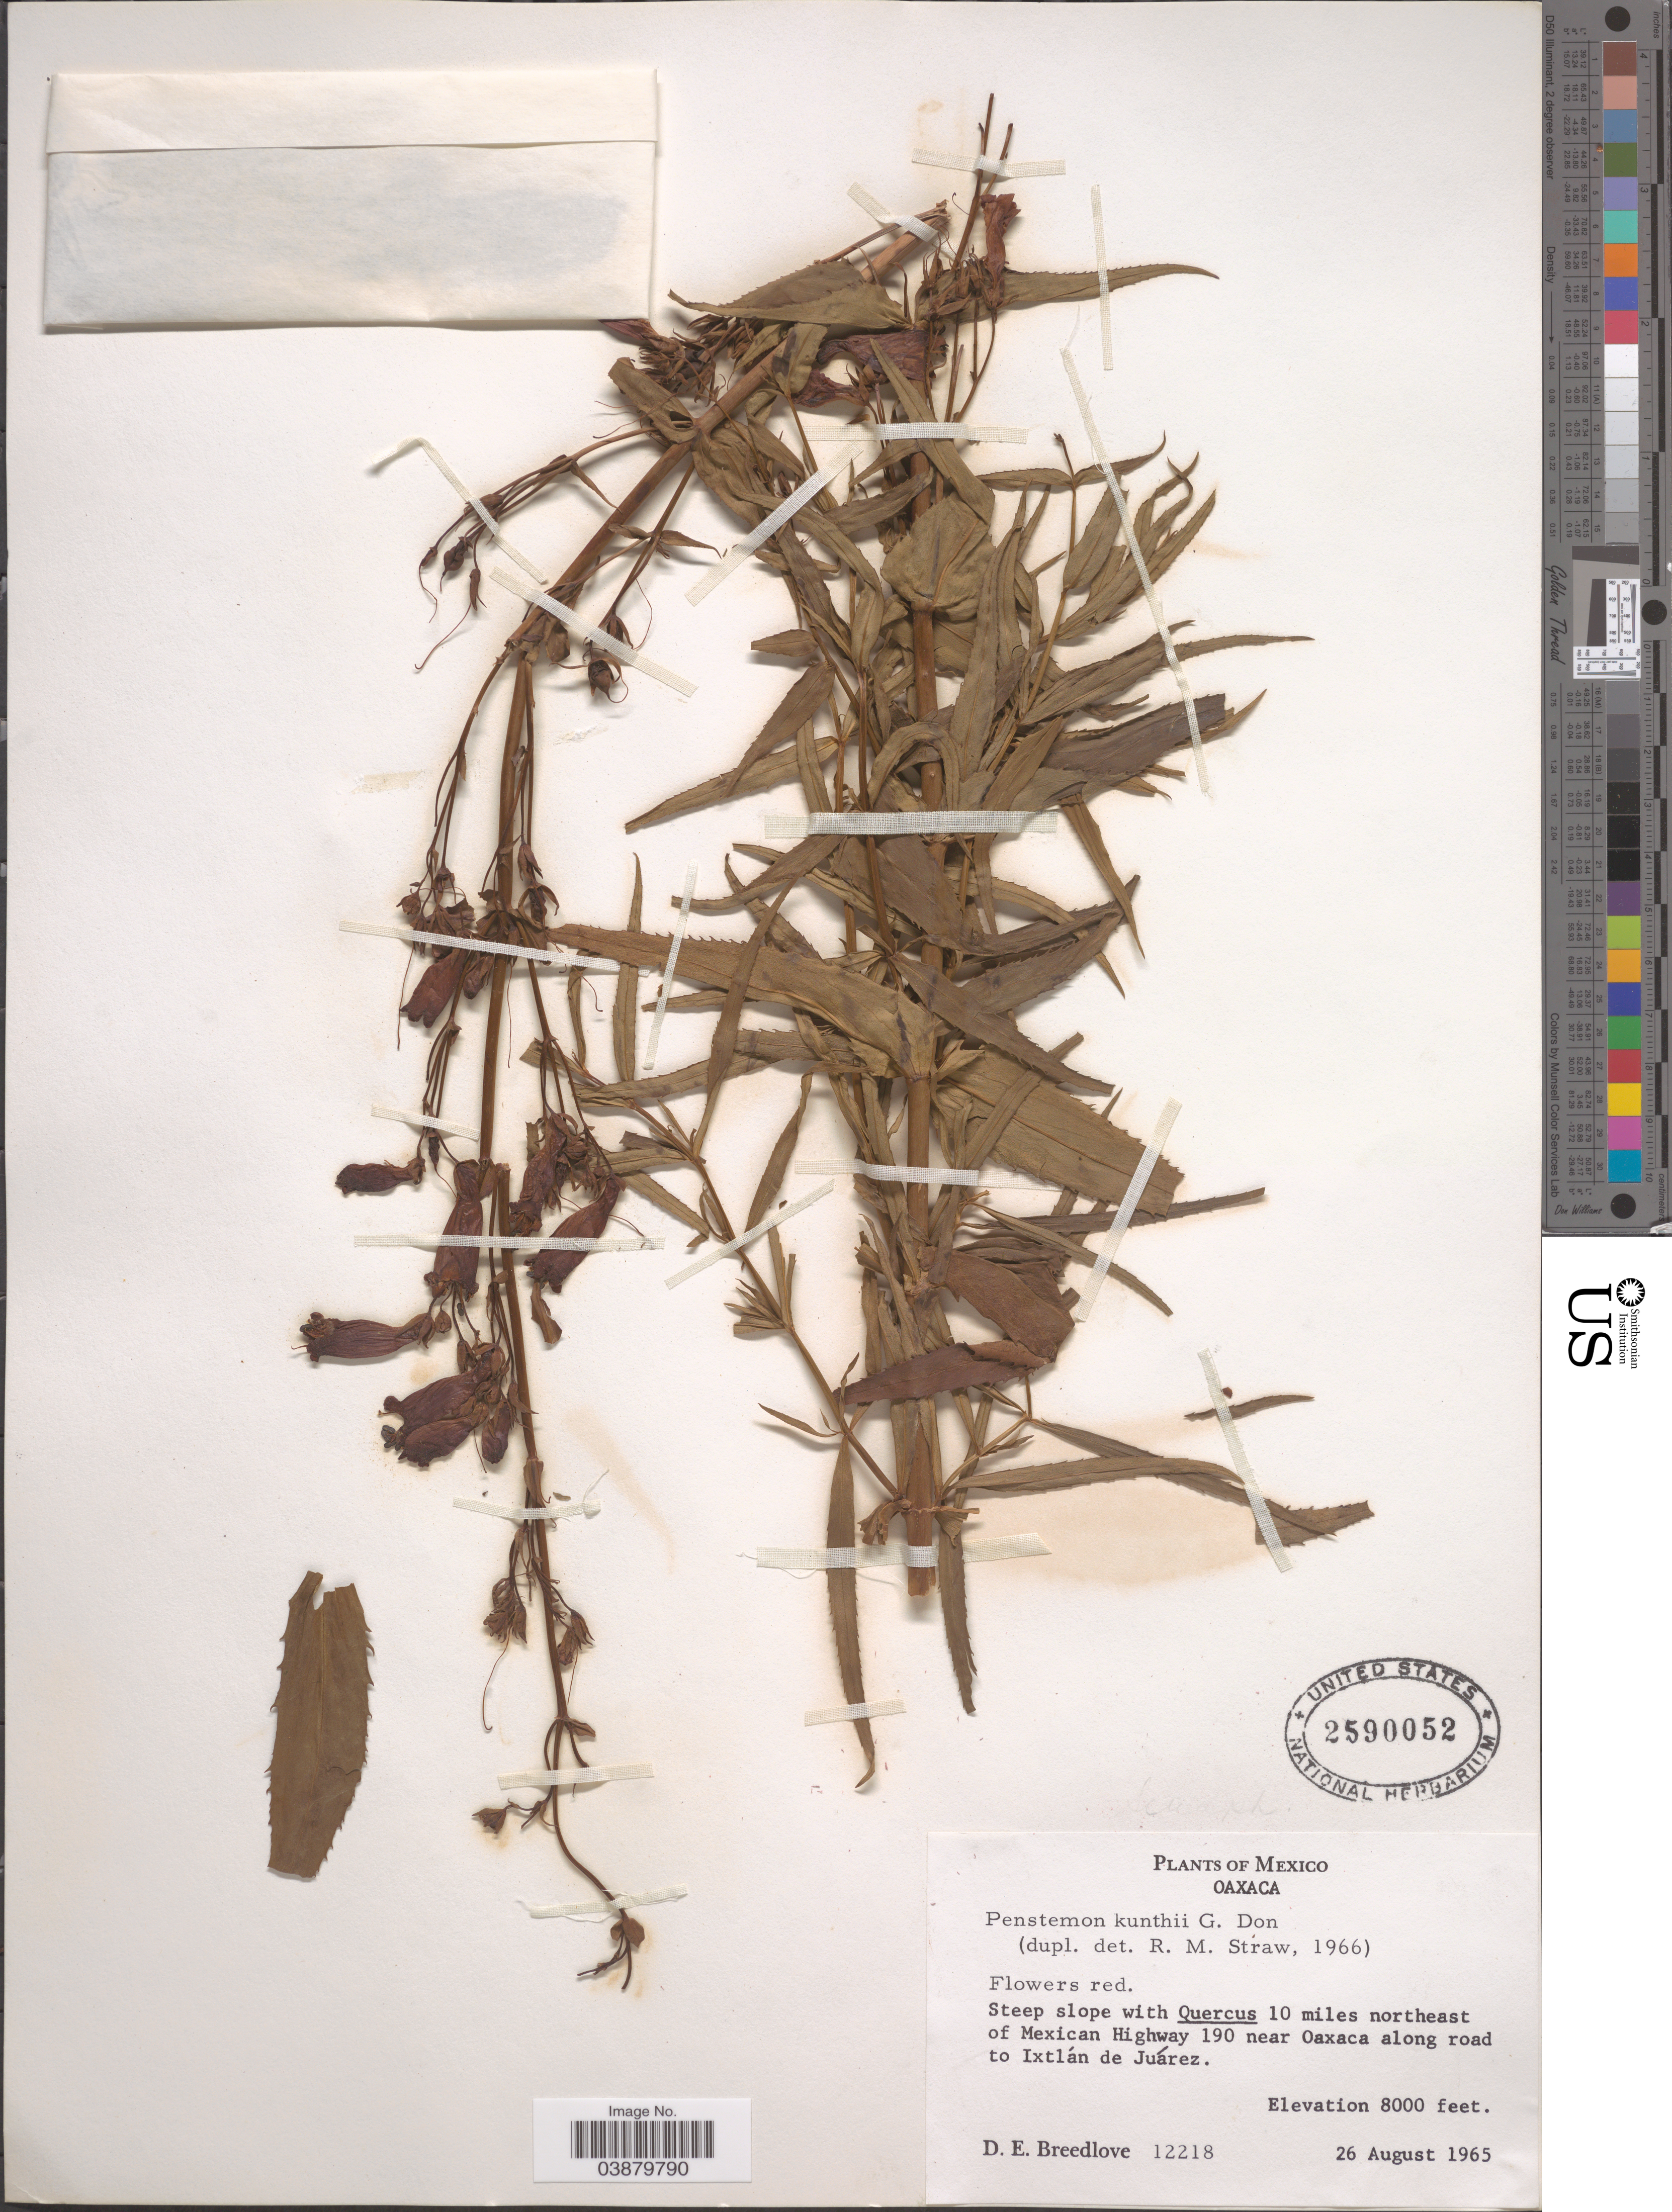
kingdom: Plantae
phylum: Tracheophyta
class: Magnoliopsida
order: Lamiales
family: Plantaginaceae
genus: Penstemon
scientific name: Penstemon kunthii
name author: G. Don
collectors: D. E. Breedlove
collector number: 12218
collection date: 1965-08-26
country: Mexico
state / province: Oaxaca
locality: Steep slope with Quercus 10 miles northeast of Mexican Highway 190 near Oaxaca along road to Ixtlán de Júarez.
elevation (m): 2438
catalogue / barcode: US 2590052